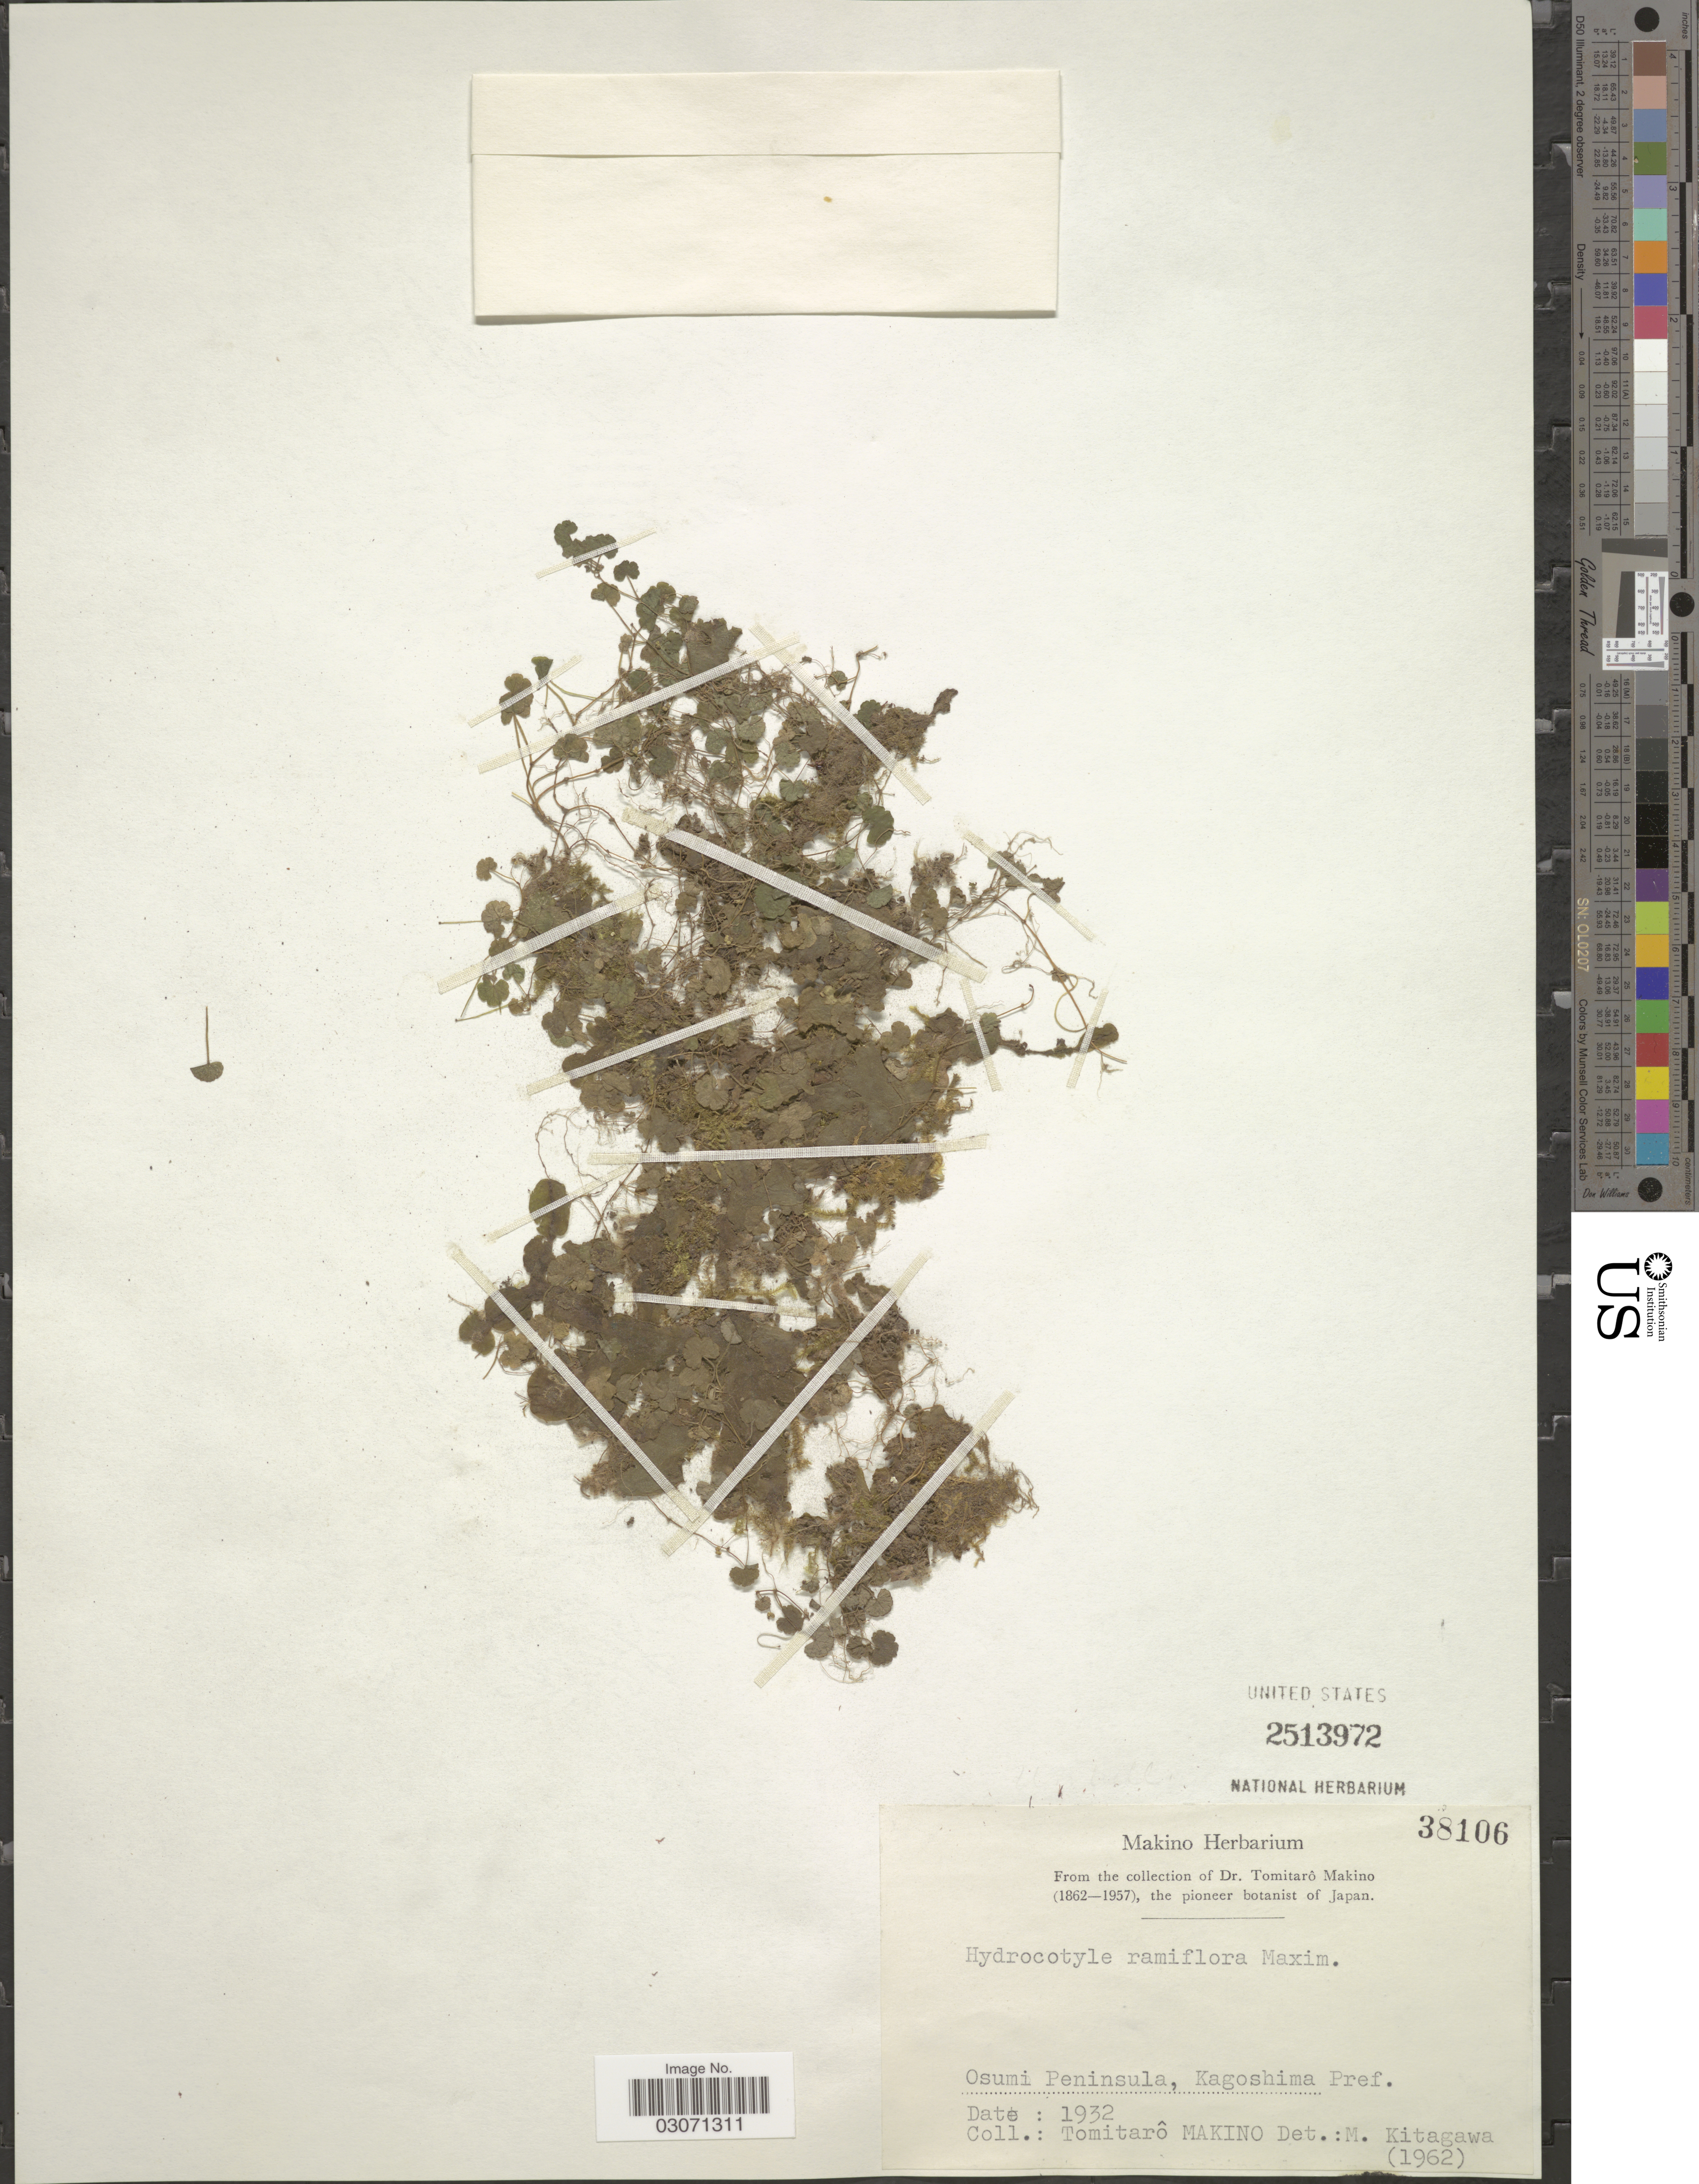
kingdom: Plantae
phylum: Tracheophyta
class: Magnoliopsida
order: Apiales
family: Araliaceae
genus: Hydrocotyle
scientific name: Hydrocotyle ramiflora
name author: Maxim.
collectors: T. Makino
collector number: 38106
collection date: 1932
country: Japan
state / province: Kagosima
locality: Osumi Peninsula, Kagoshima Pref.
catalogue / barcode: US 2513972